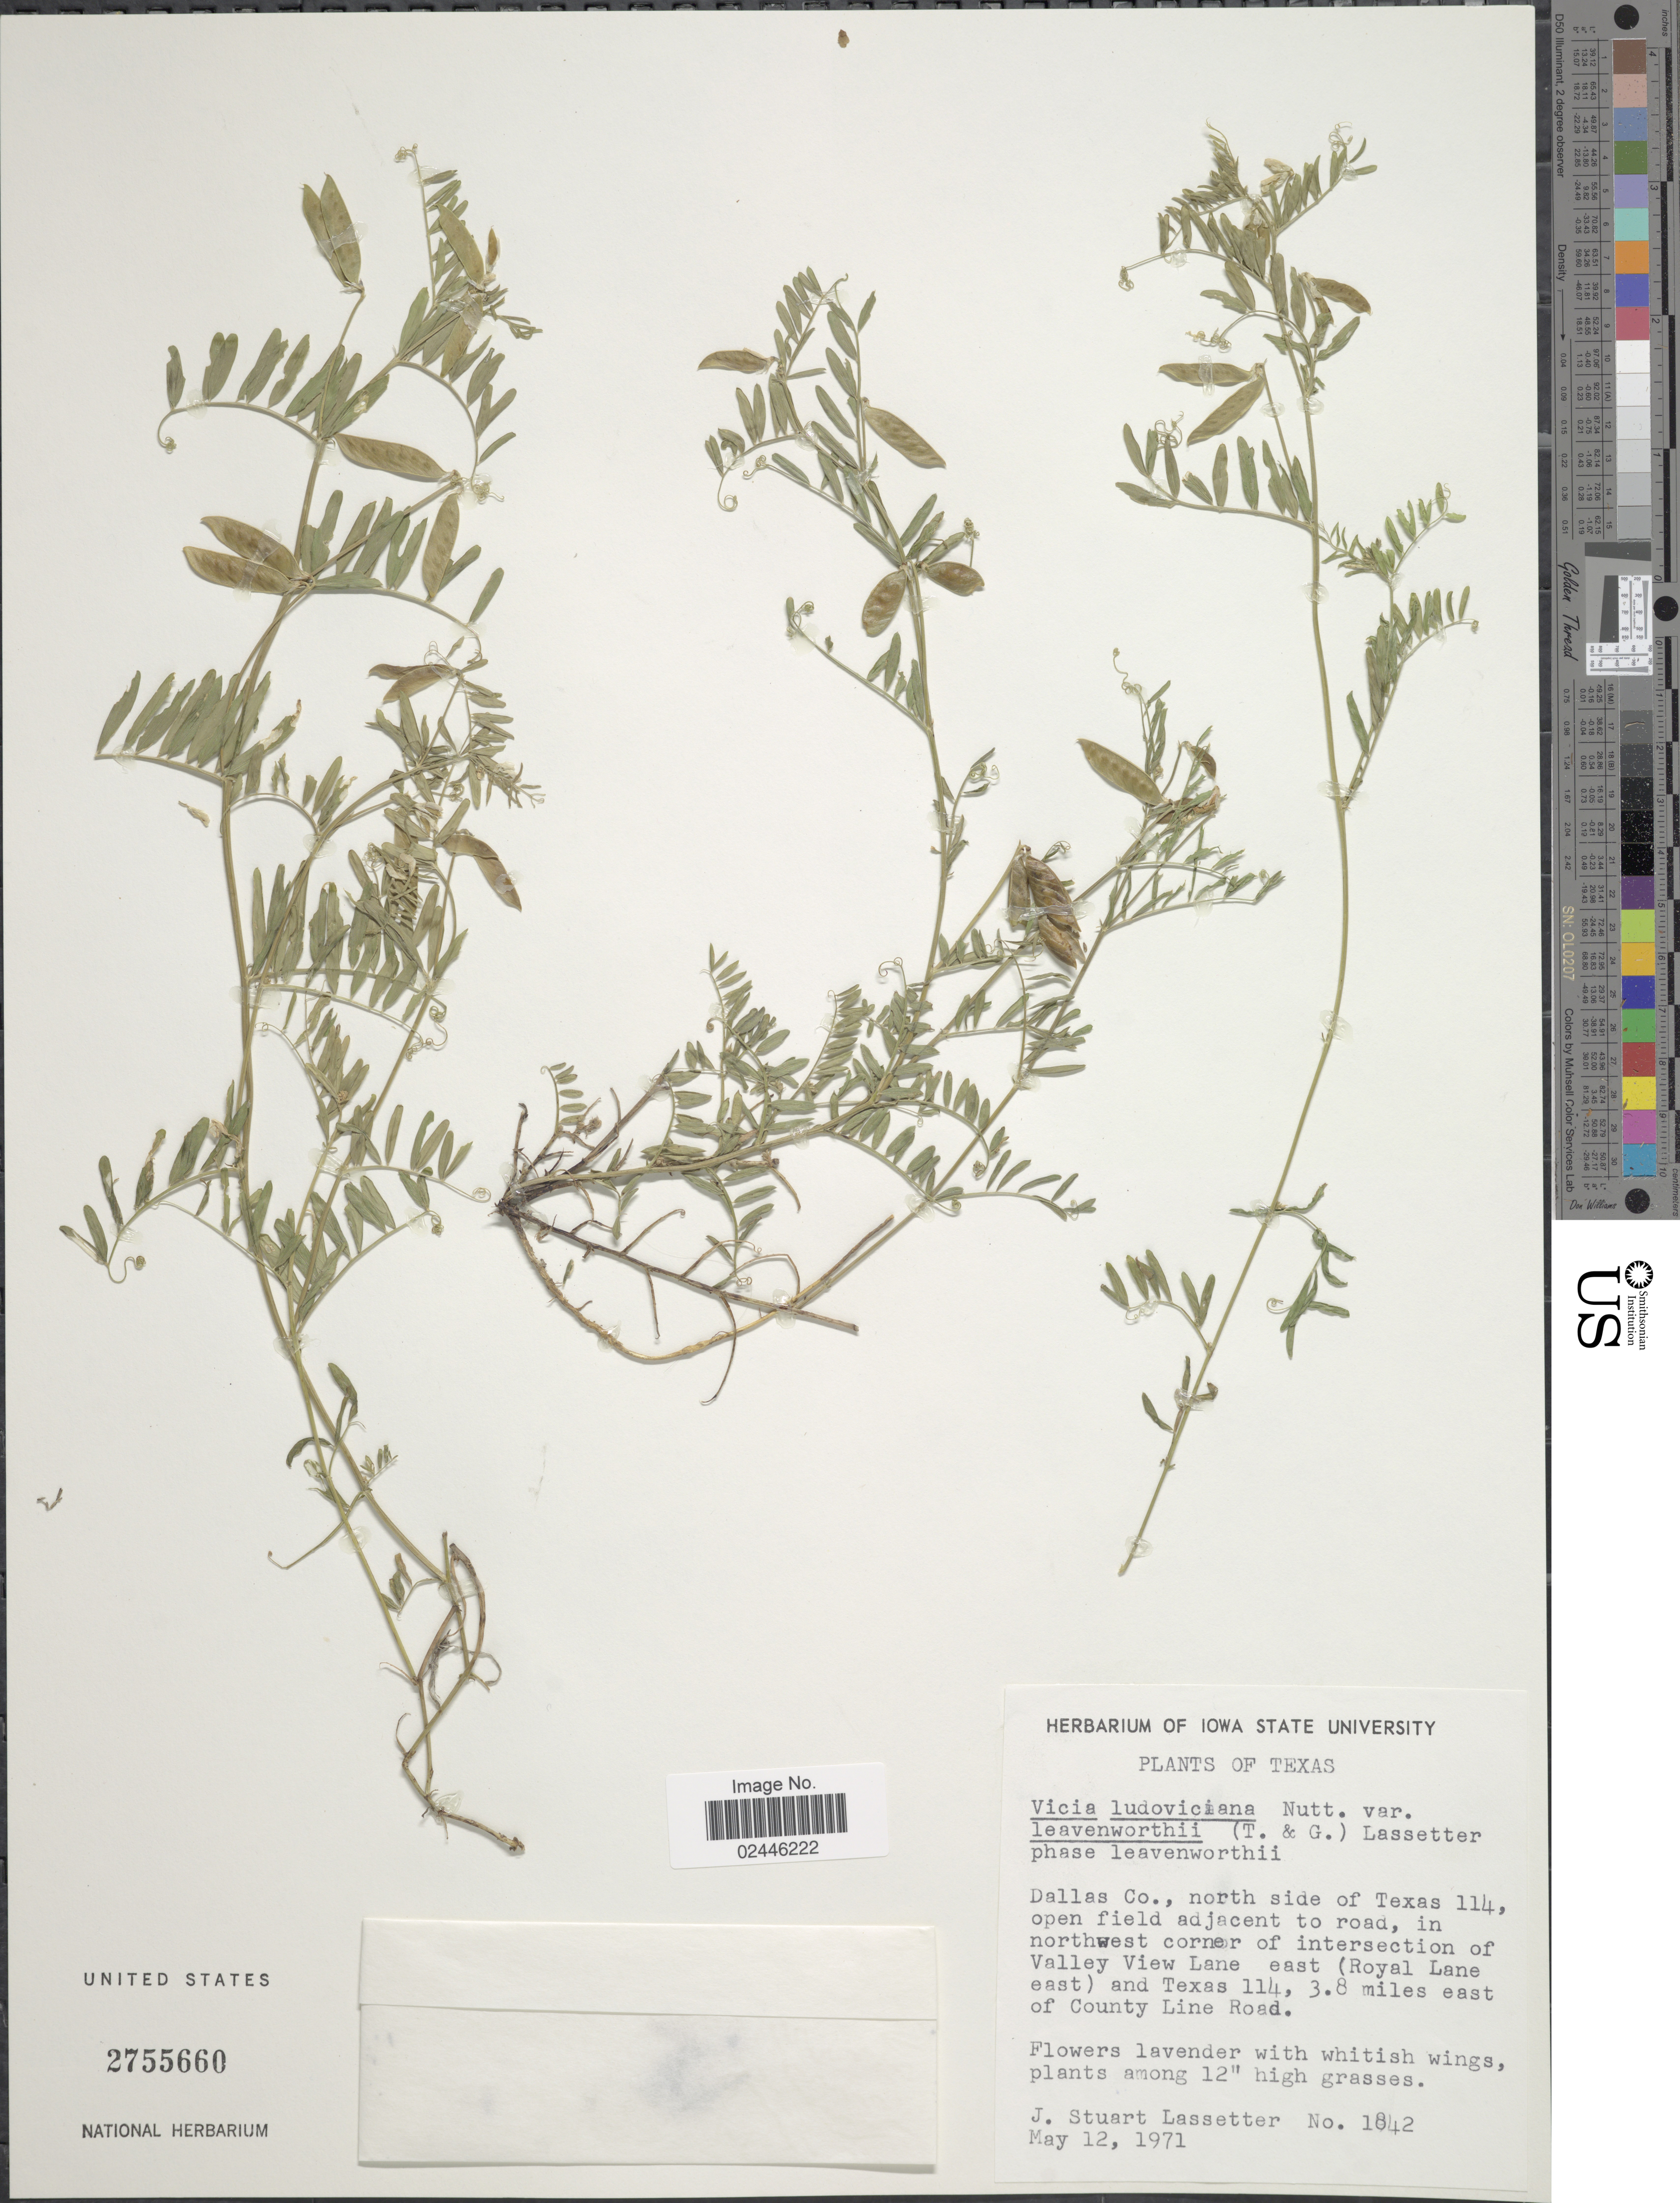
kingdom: Plantae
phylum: Tracheophyta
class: Magnoliopsida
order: Fabales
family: Fabaceae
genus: Vicia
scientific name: Vicia ludoviciana var. leavenworthii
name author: (Torr. & A. Gray) Broich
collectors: J. Lassetter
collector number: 1842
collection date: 1971-05-12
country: United States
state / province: Texas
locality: Dallas Co., north side of Tesax 114, open field adjacent to road, in northwest corner of intrsection of Valley Viwe Lane east (Royal Lane East) and Texas 114, 3.8 miles east of County Line Road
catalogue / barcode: US 2755660